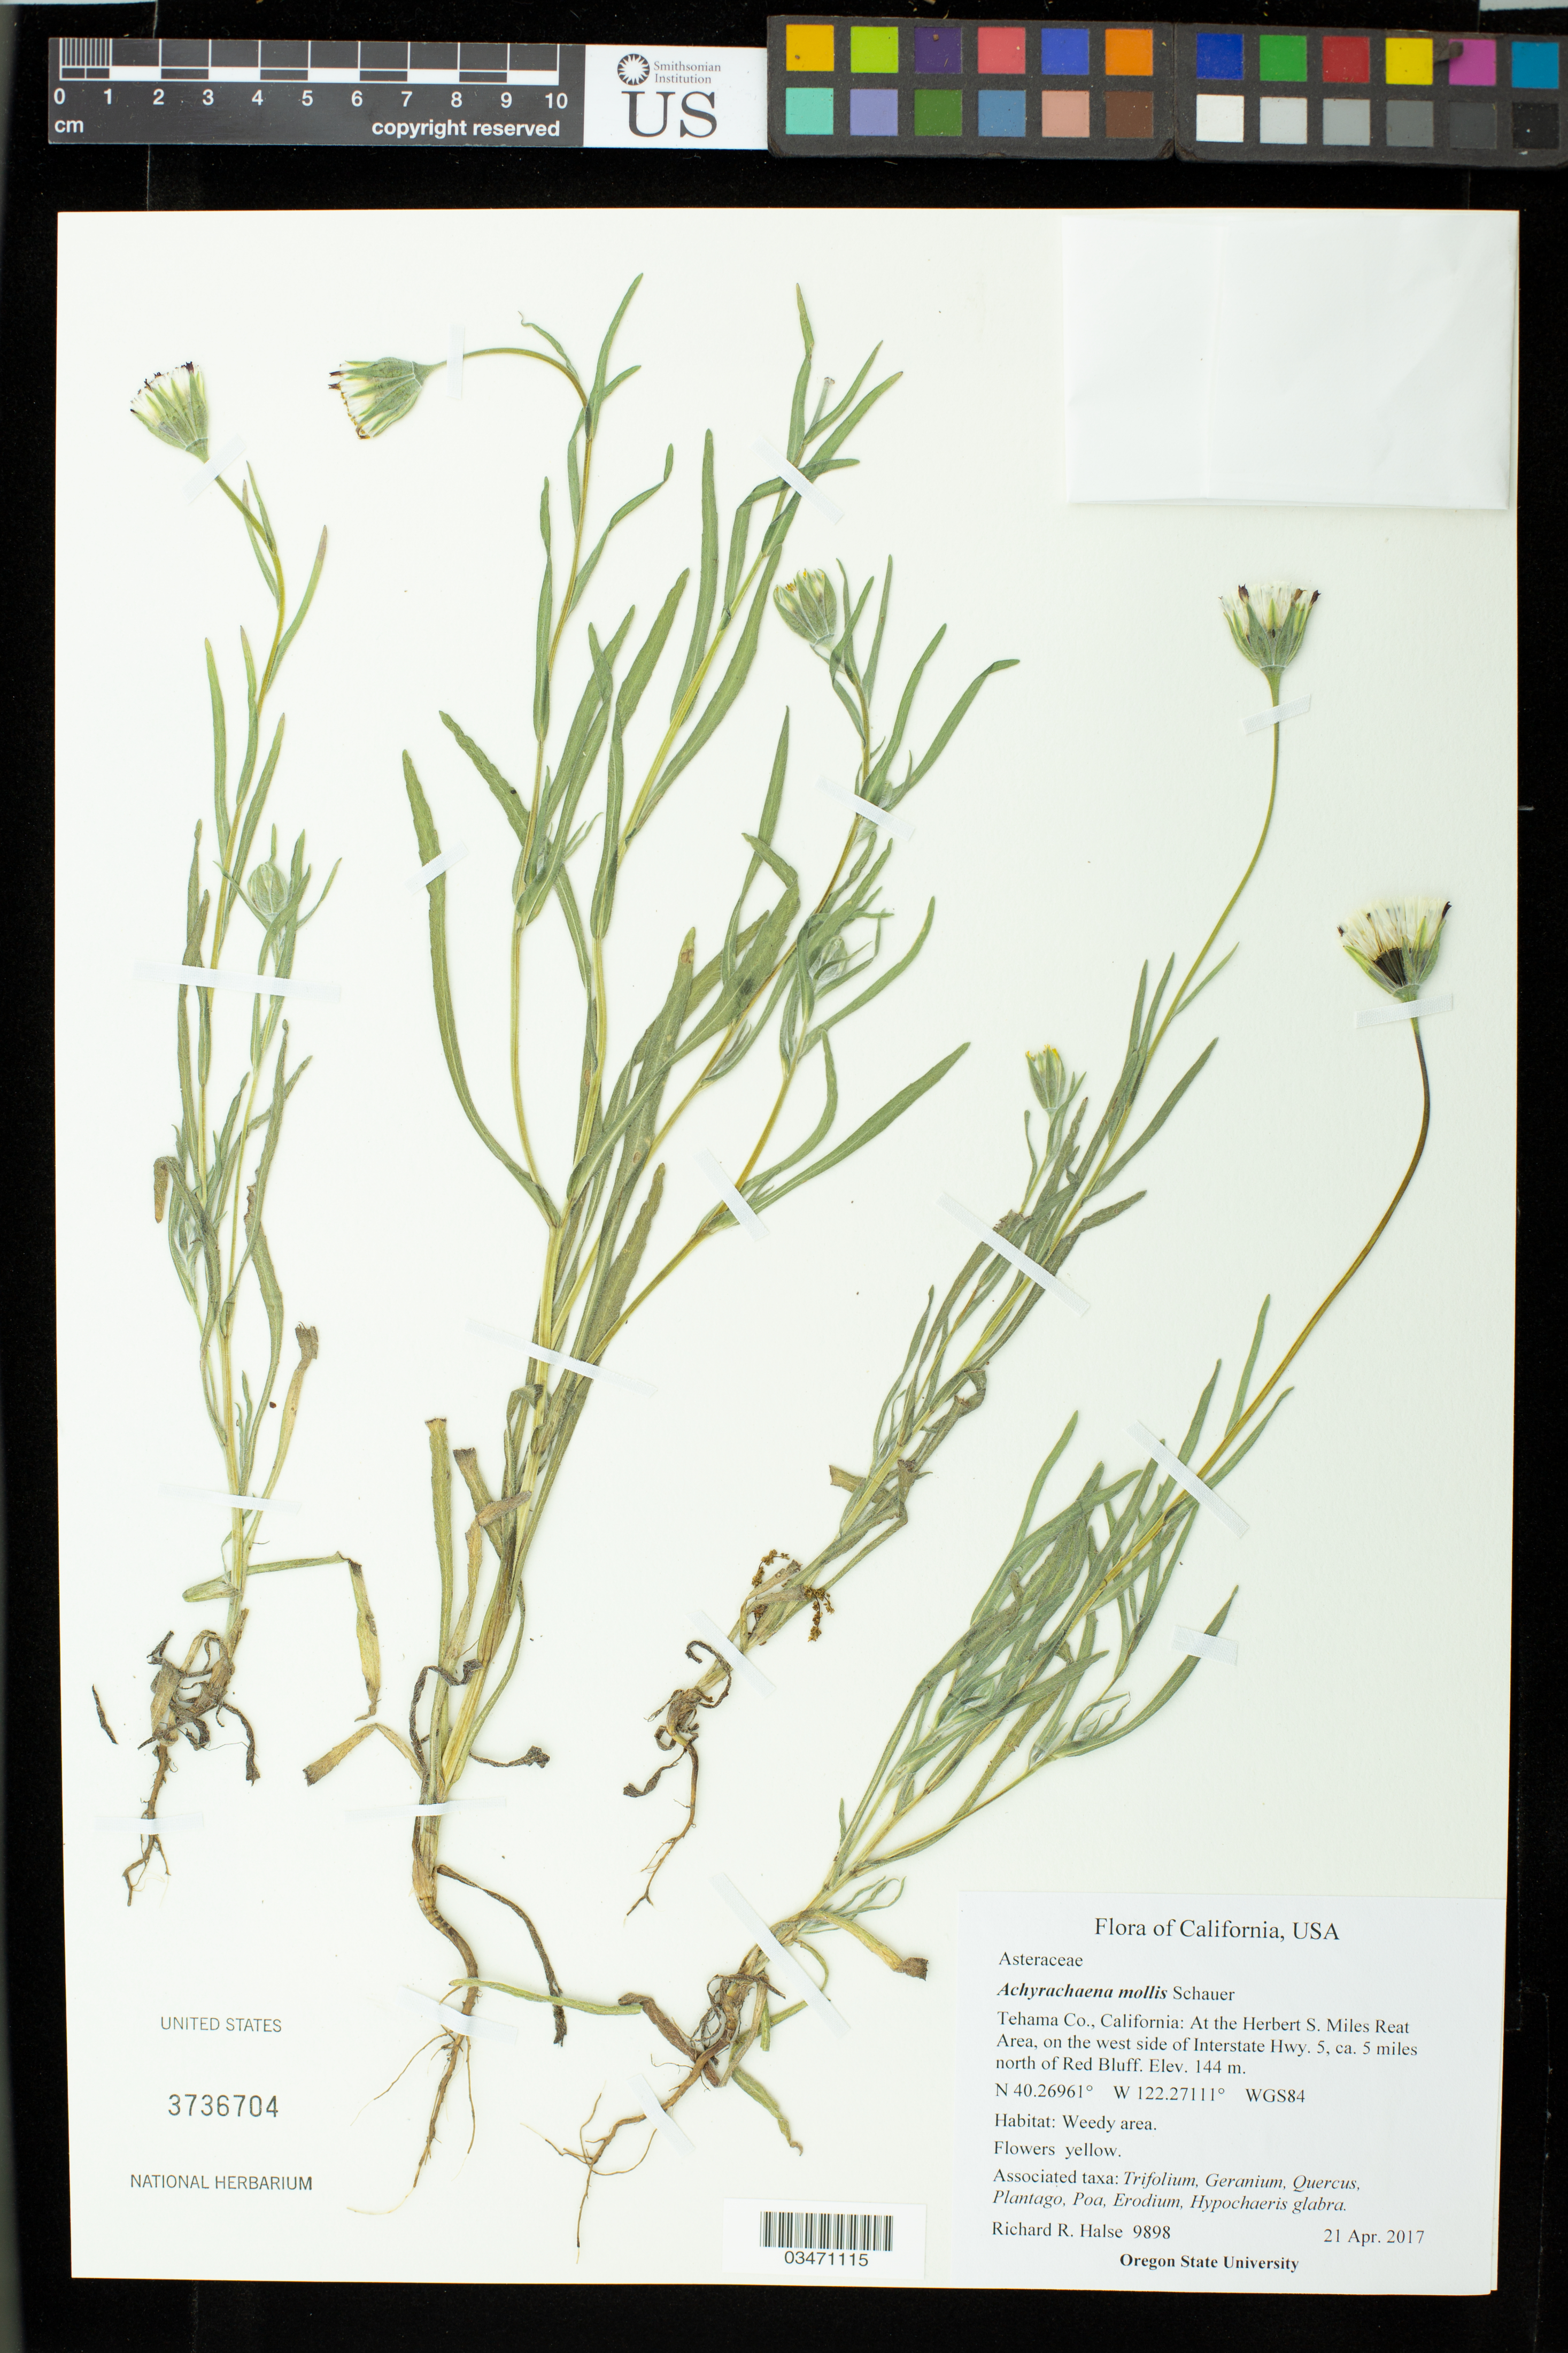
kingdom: Plantae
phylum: Tracheophyta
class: Magnoliopsida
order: Asterales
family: Asteraceae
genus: Achyrachaena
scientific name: Achyrachaena mollis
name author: Schauer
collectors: R. Halse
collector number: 9898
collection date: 2017-04-21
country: United States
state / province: California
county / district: Tehama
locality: Tehama Co. At the Herbert S. Miles Reat Area, on the west side of Interstate Hwy. 5, ca. 5 miles north of Red Bluff. WGS84.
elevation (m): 144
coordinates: N 40.26961, W 122.27111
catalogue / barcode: US 3736704